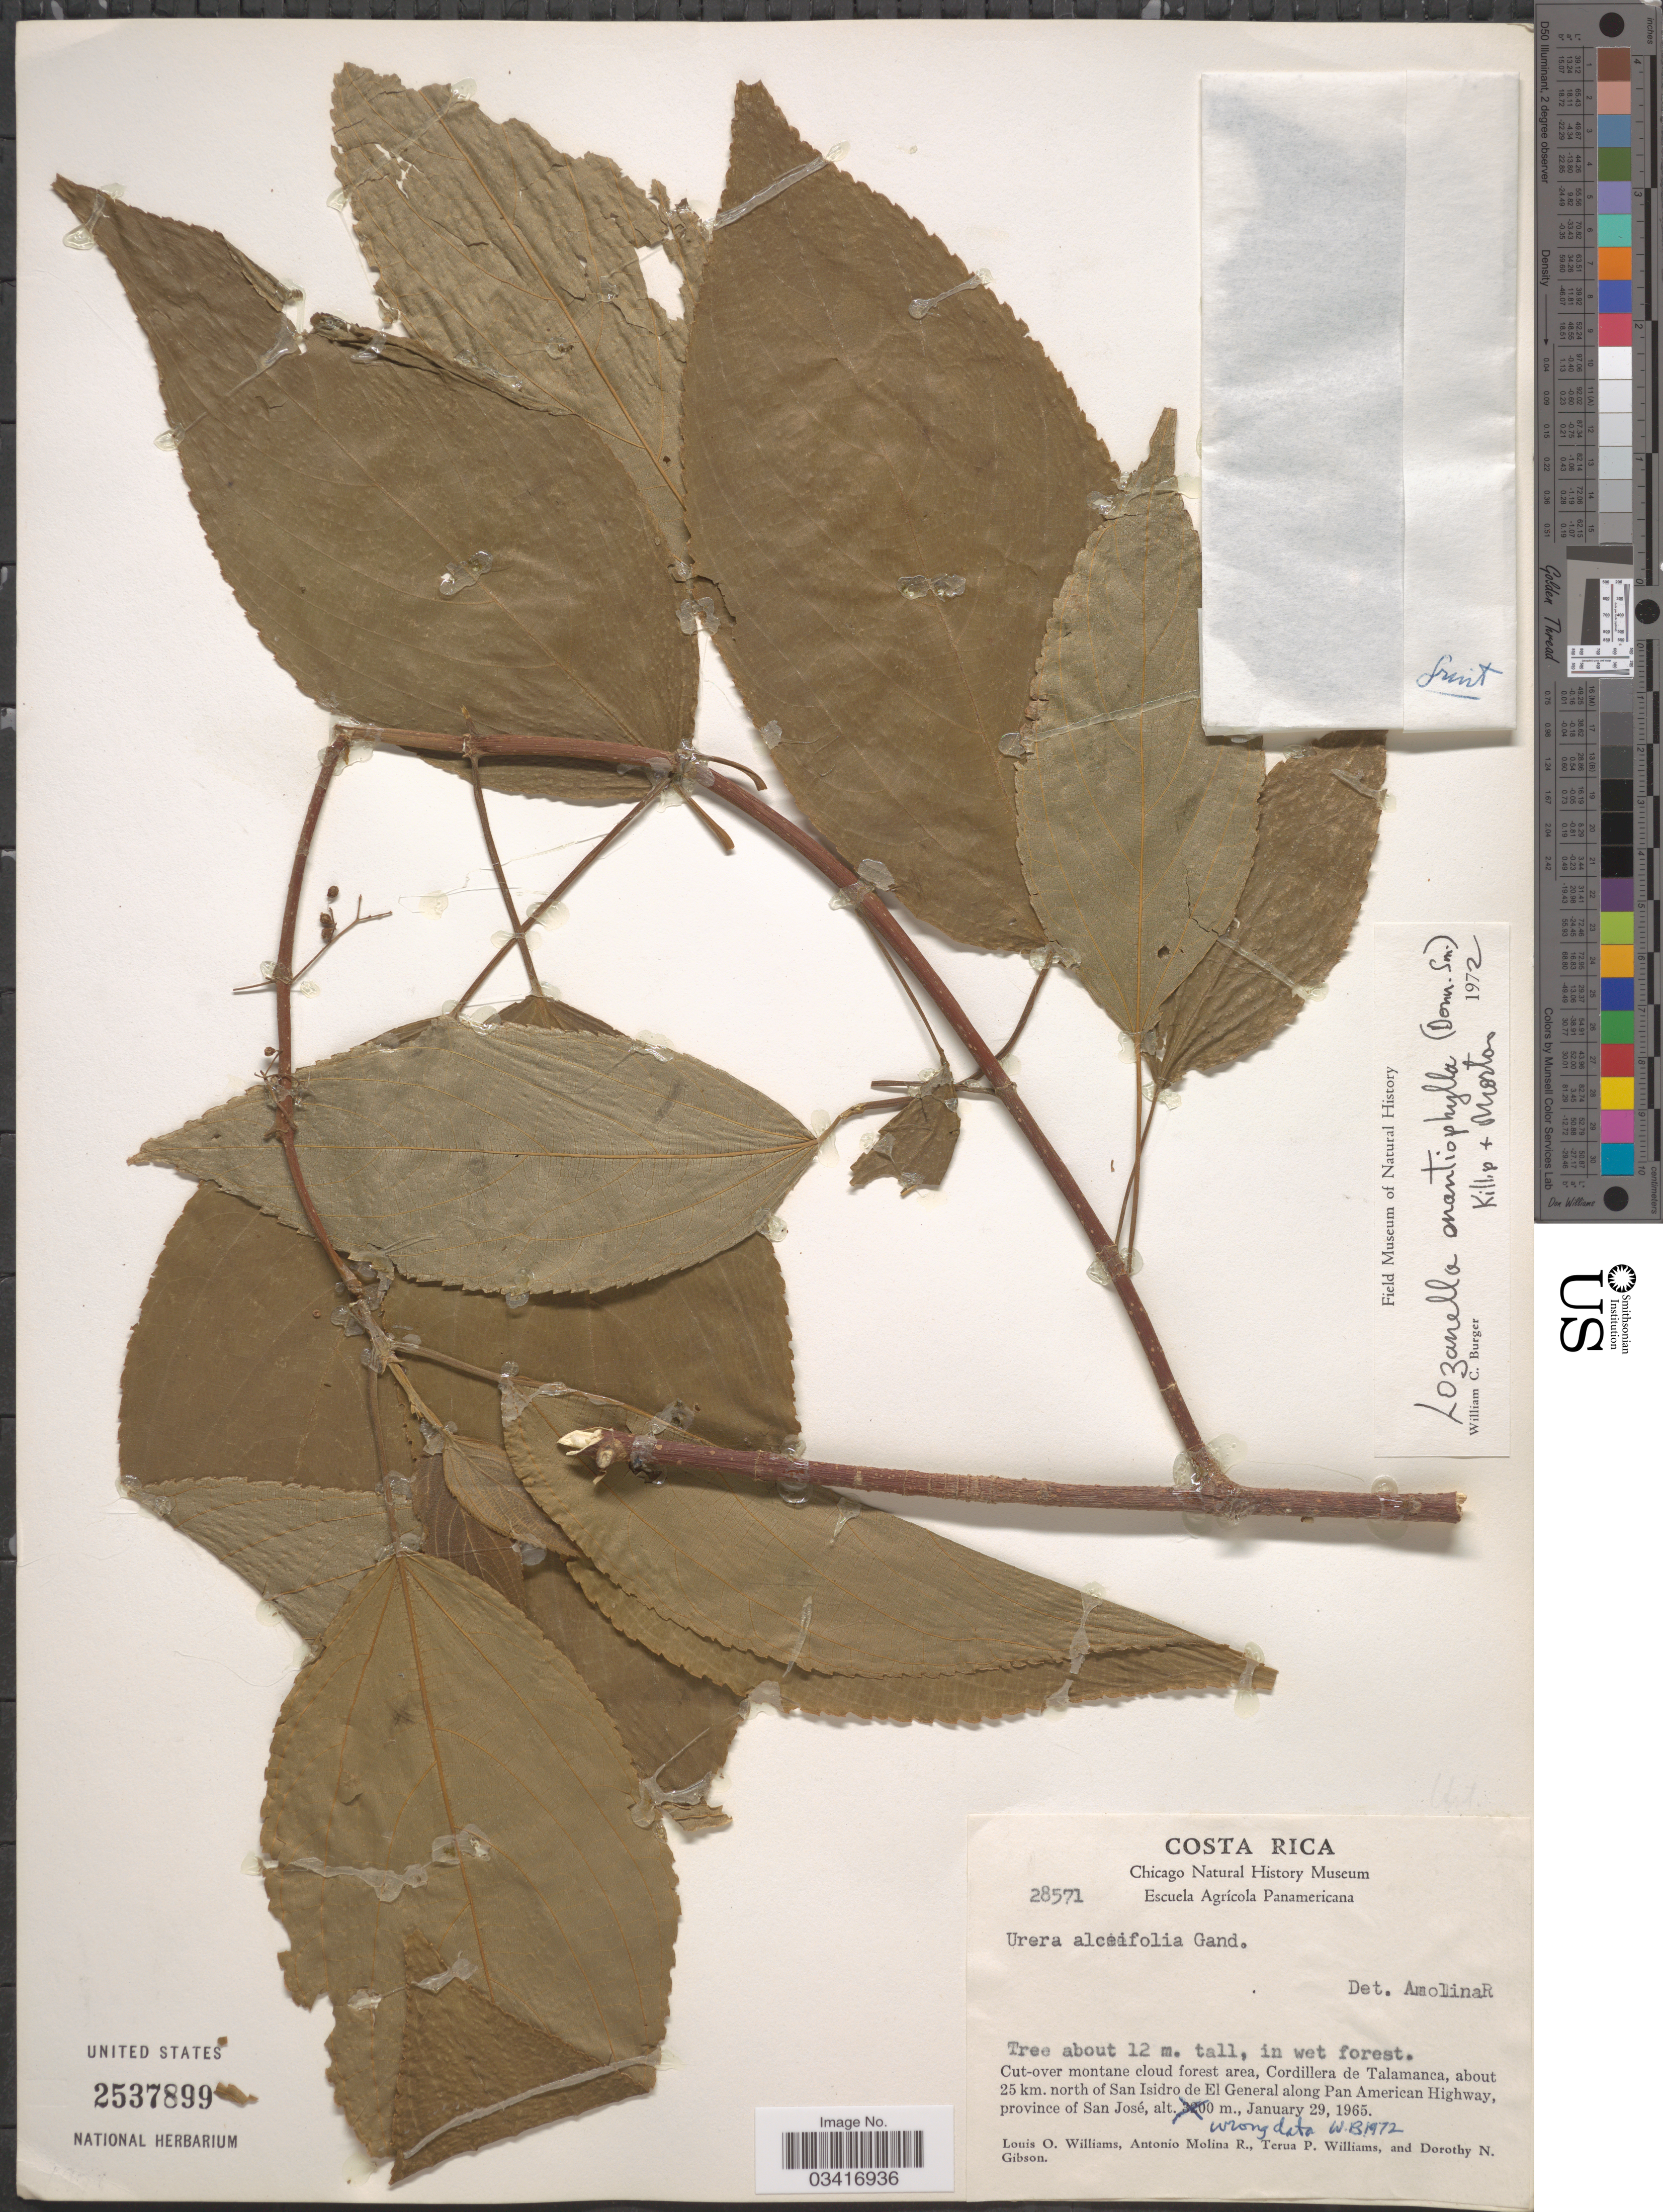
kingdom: Plantae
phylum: Tracheophyta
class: Magnoliopsida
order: Rosales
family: Cannabaceae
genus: Lozanella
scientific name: Lozanella enantiophylla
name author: (Donn. Sm.) Killip & C.V. Morton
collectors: L. O. Williams, A. Molina R., T. Williams & D. N. Gibson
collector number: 28571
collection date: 1965-01-29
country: Costa Rica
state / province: San José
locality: Cordillera de Talamanca, about 25 km. north of San Isidro de El General along Pan American Highway.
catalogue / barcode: US 2537899